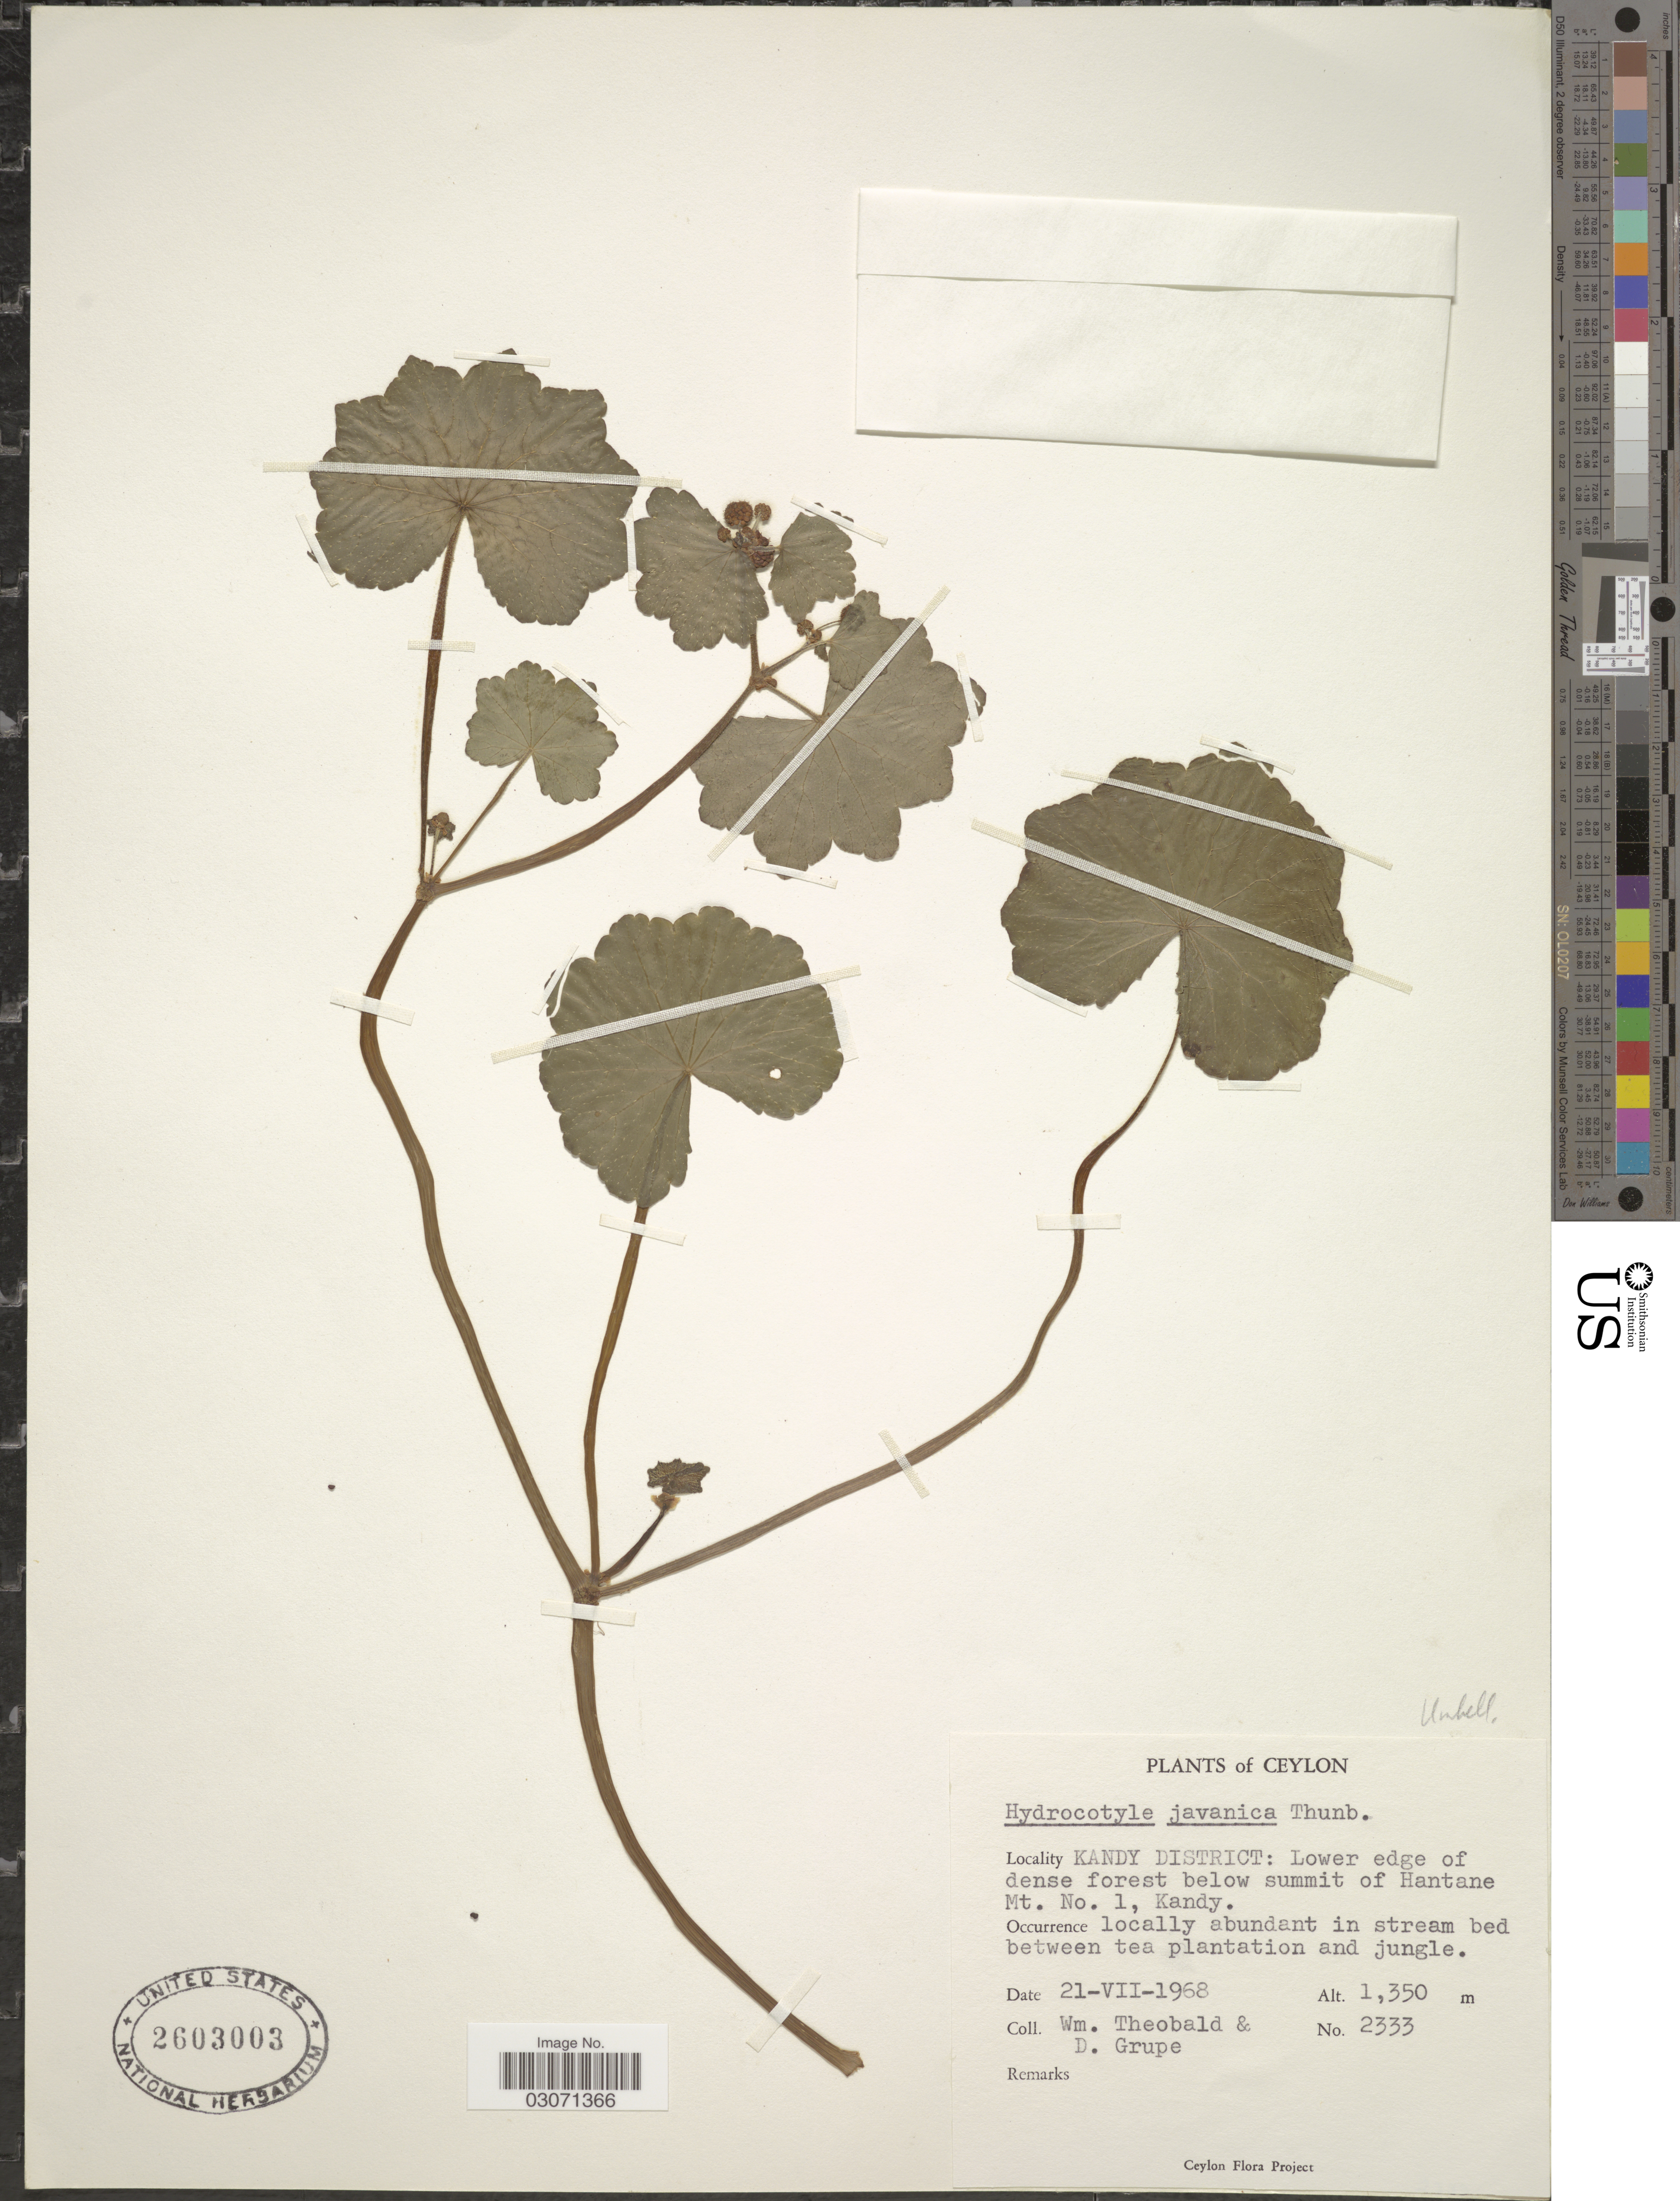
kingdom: Plantae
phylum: Tracheophyta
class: Magnoliopsida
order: Apiales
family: Araliaceae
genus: Hydrocotyle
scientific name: Hydrocotyle javanica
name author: Thunb.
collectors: W. Theobald & D. Grupe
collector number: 2333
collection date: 1968-07-21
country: Sri Lanka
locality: Ceylon. Kandy District: Lower edge of dense forest below summit of Hantane Mt. No. 1, Kandy.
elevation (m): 1350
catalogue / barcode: US 2603003